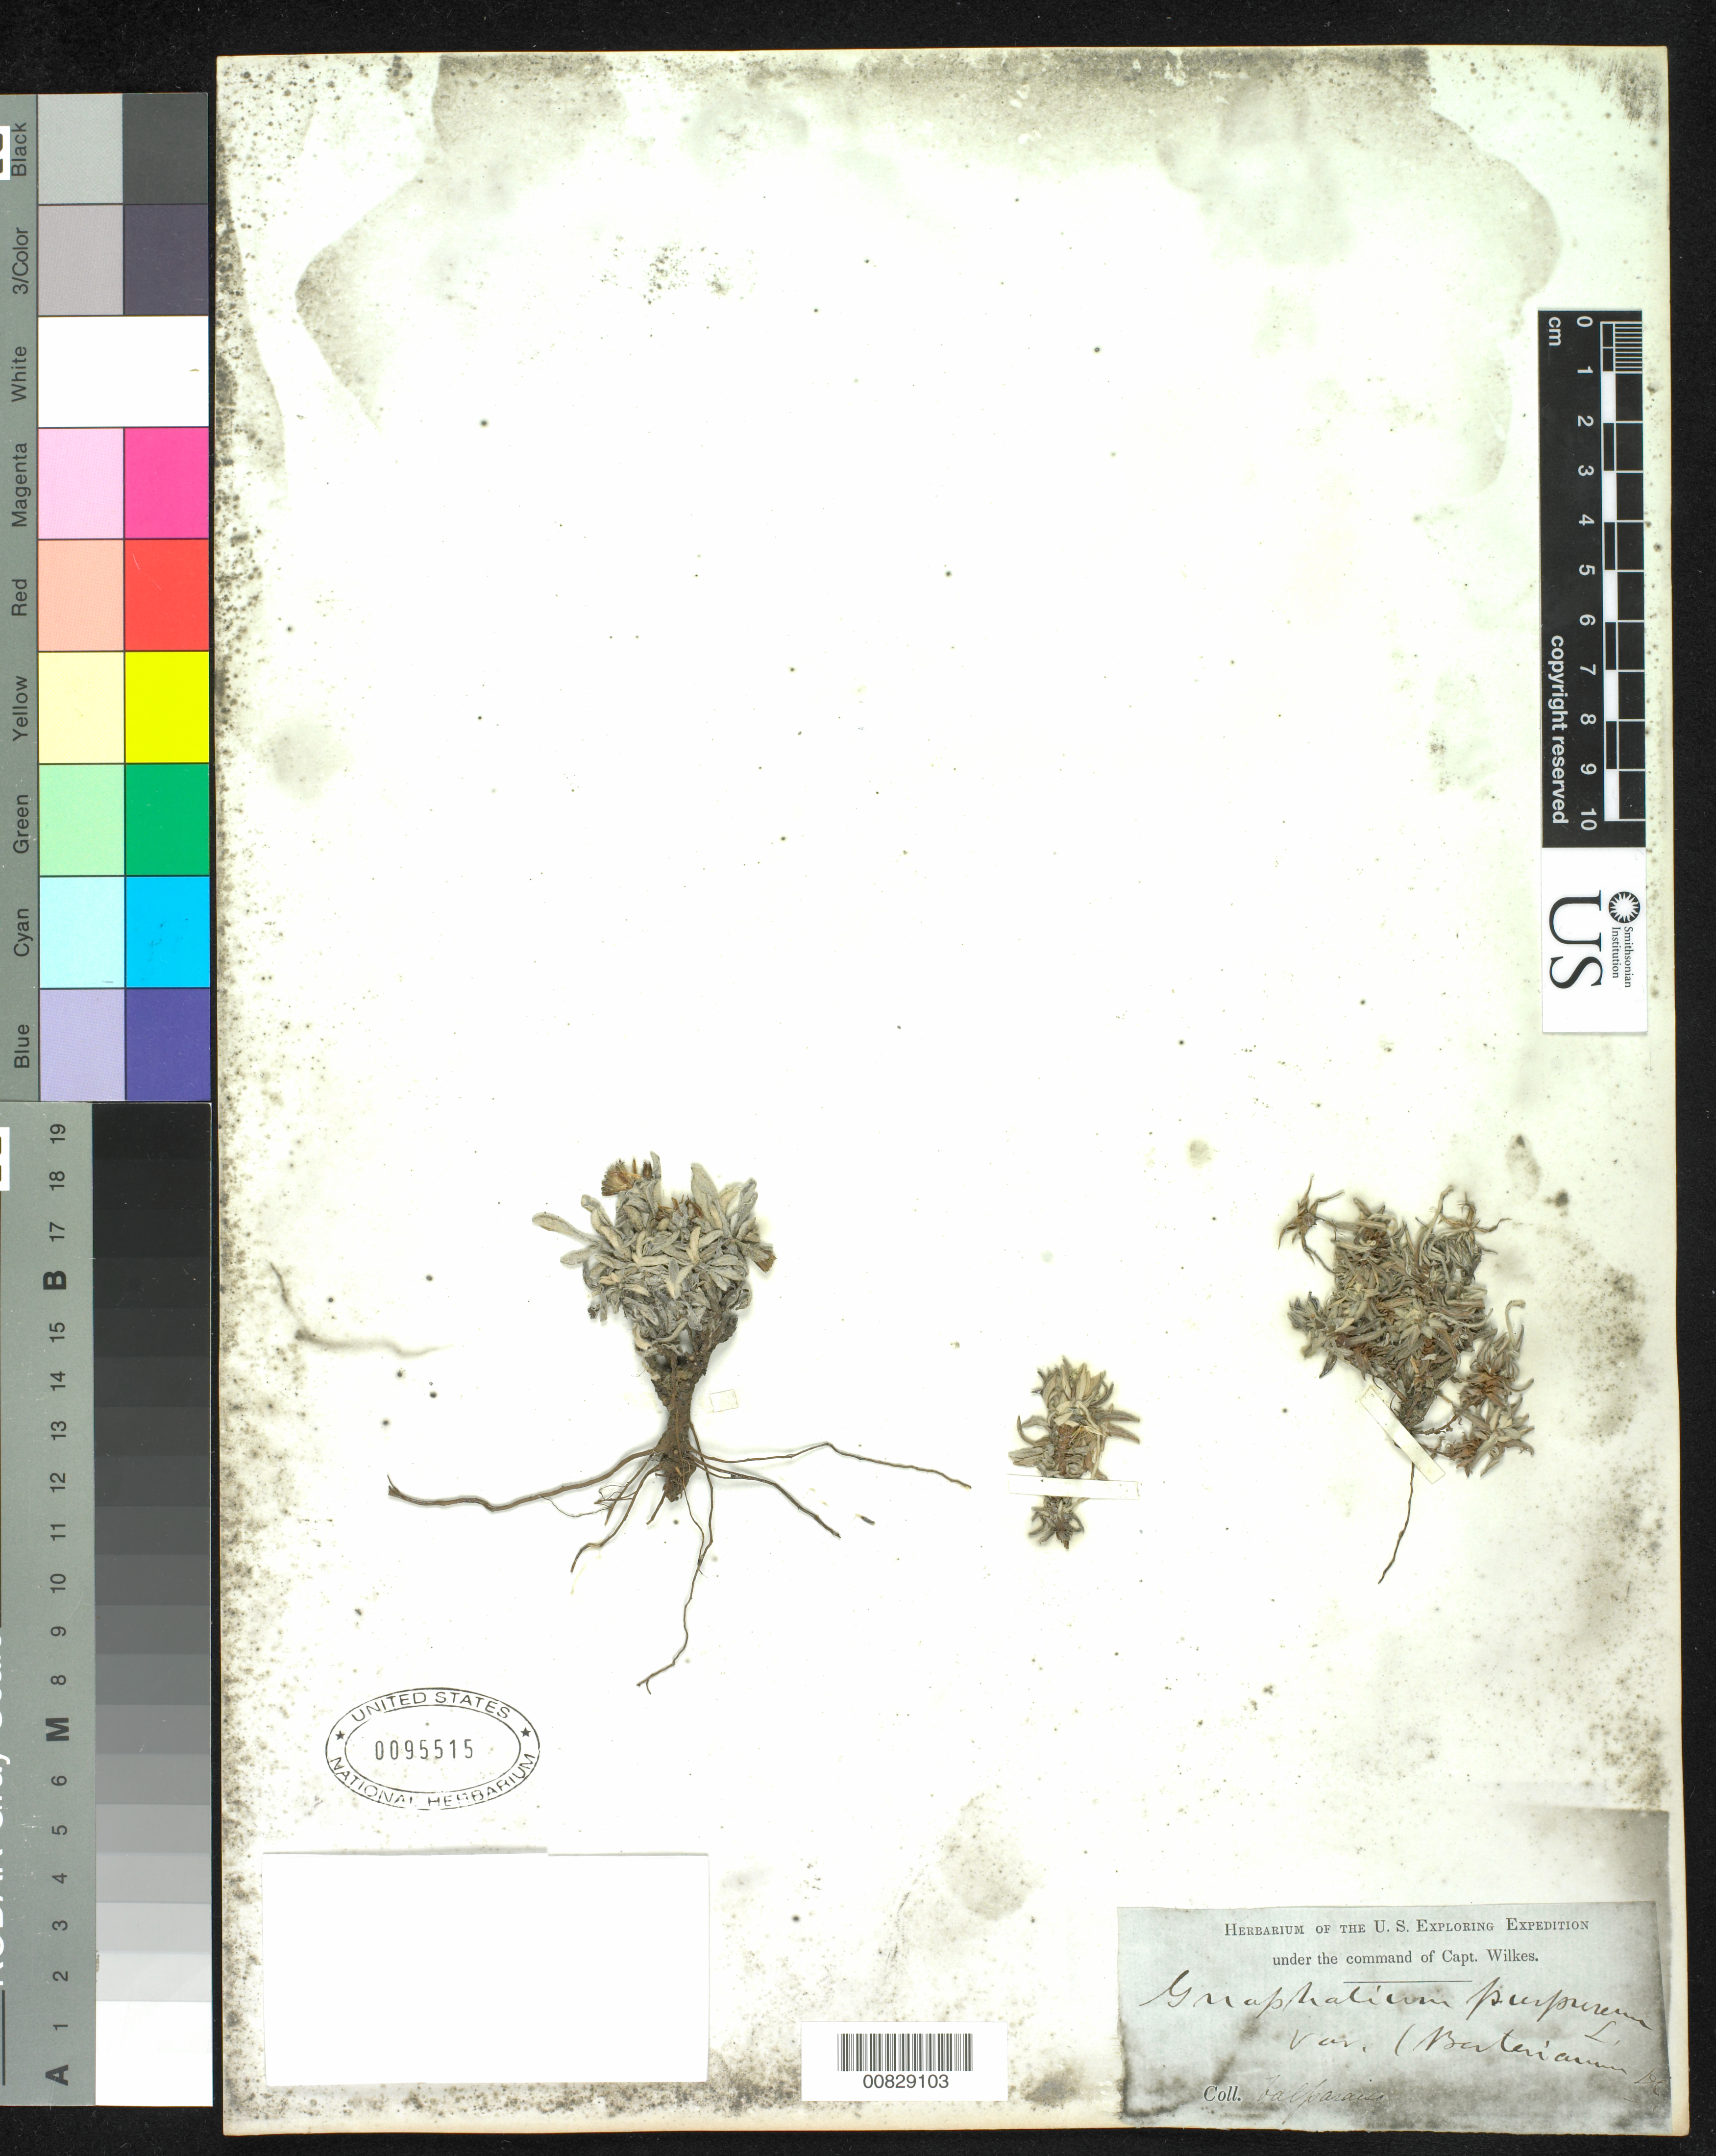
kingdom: Plantae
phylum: Tracheophyta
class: Magnoliopsida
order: Asterales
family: Asteraceae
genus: Gamochaeta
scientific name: Gamochaeta purpurea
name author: (L.) Cabrera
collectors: Wilkes Explor. Exped.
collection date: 1838/1842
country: Chile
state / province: Valparaíso (V)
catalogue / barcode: US 95515